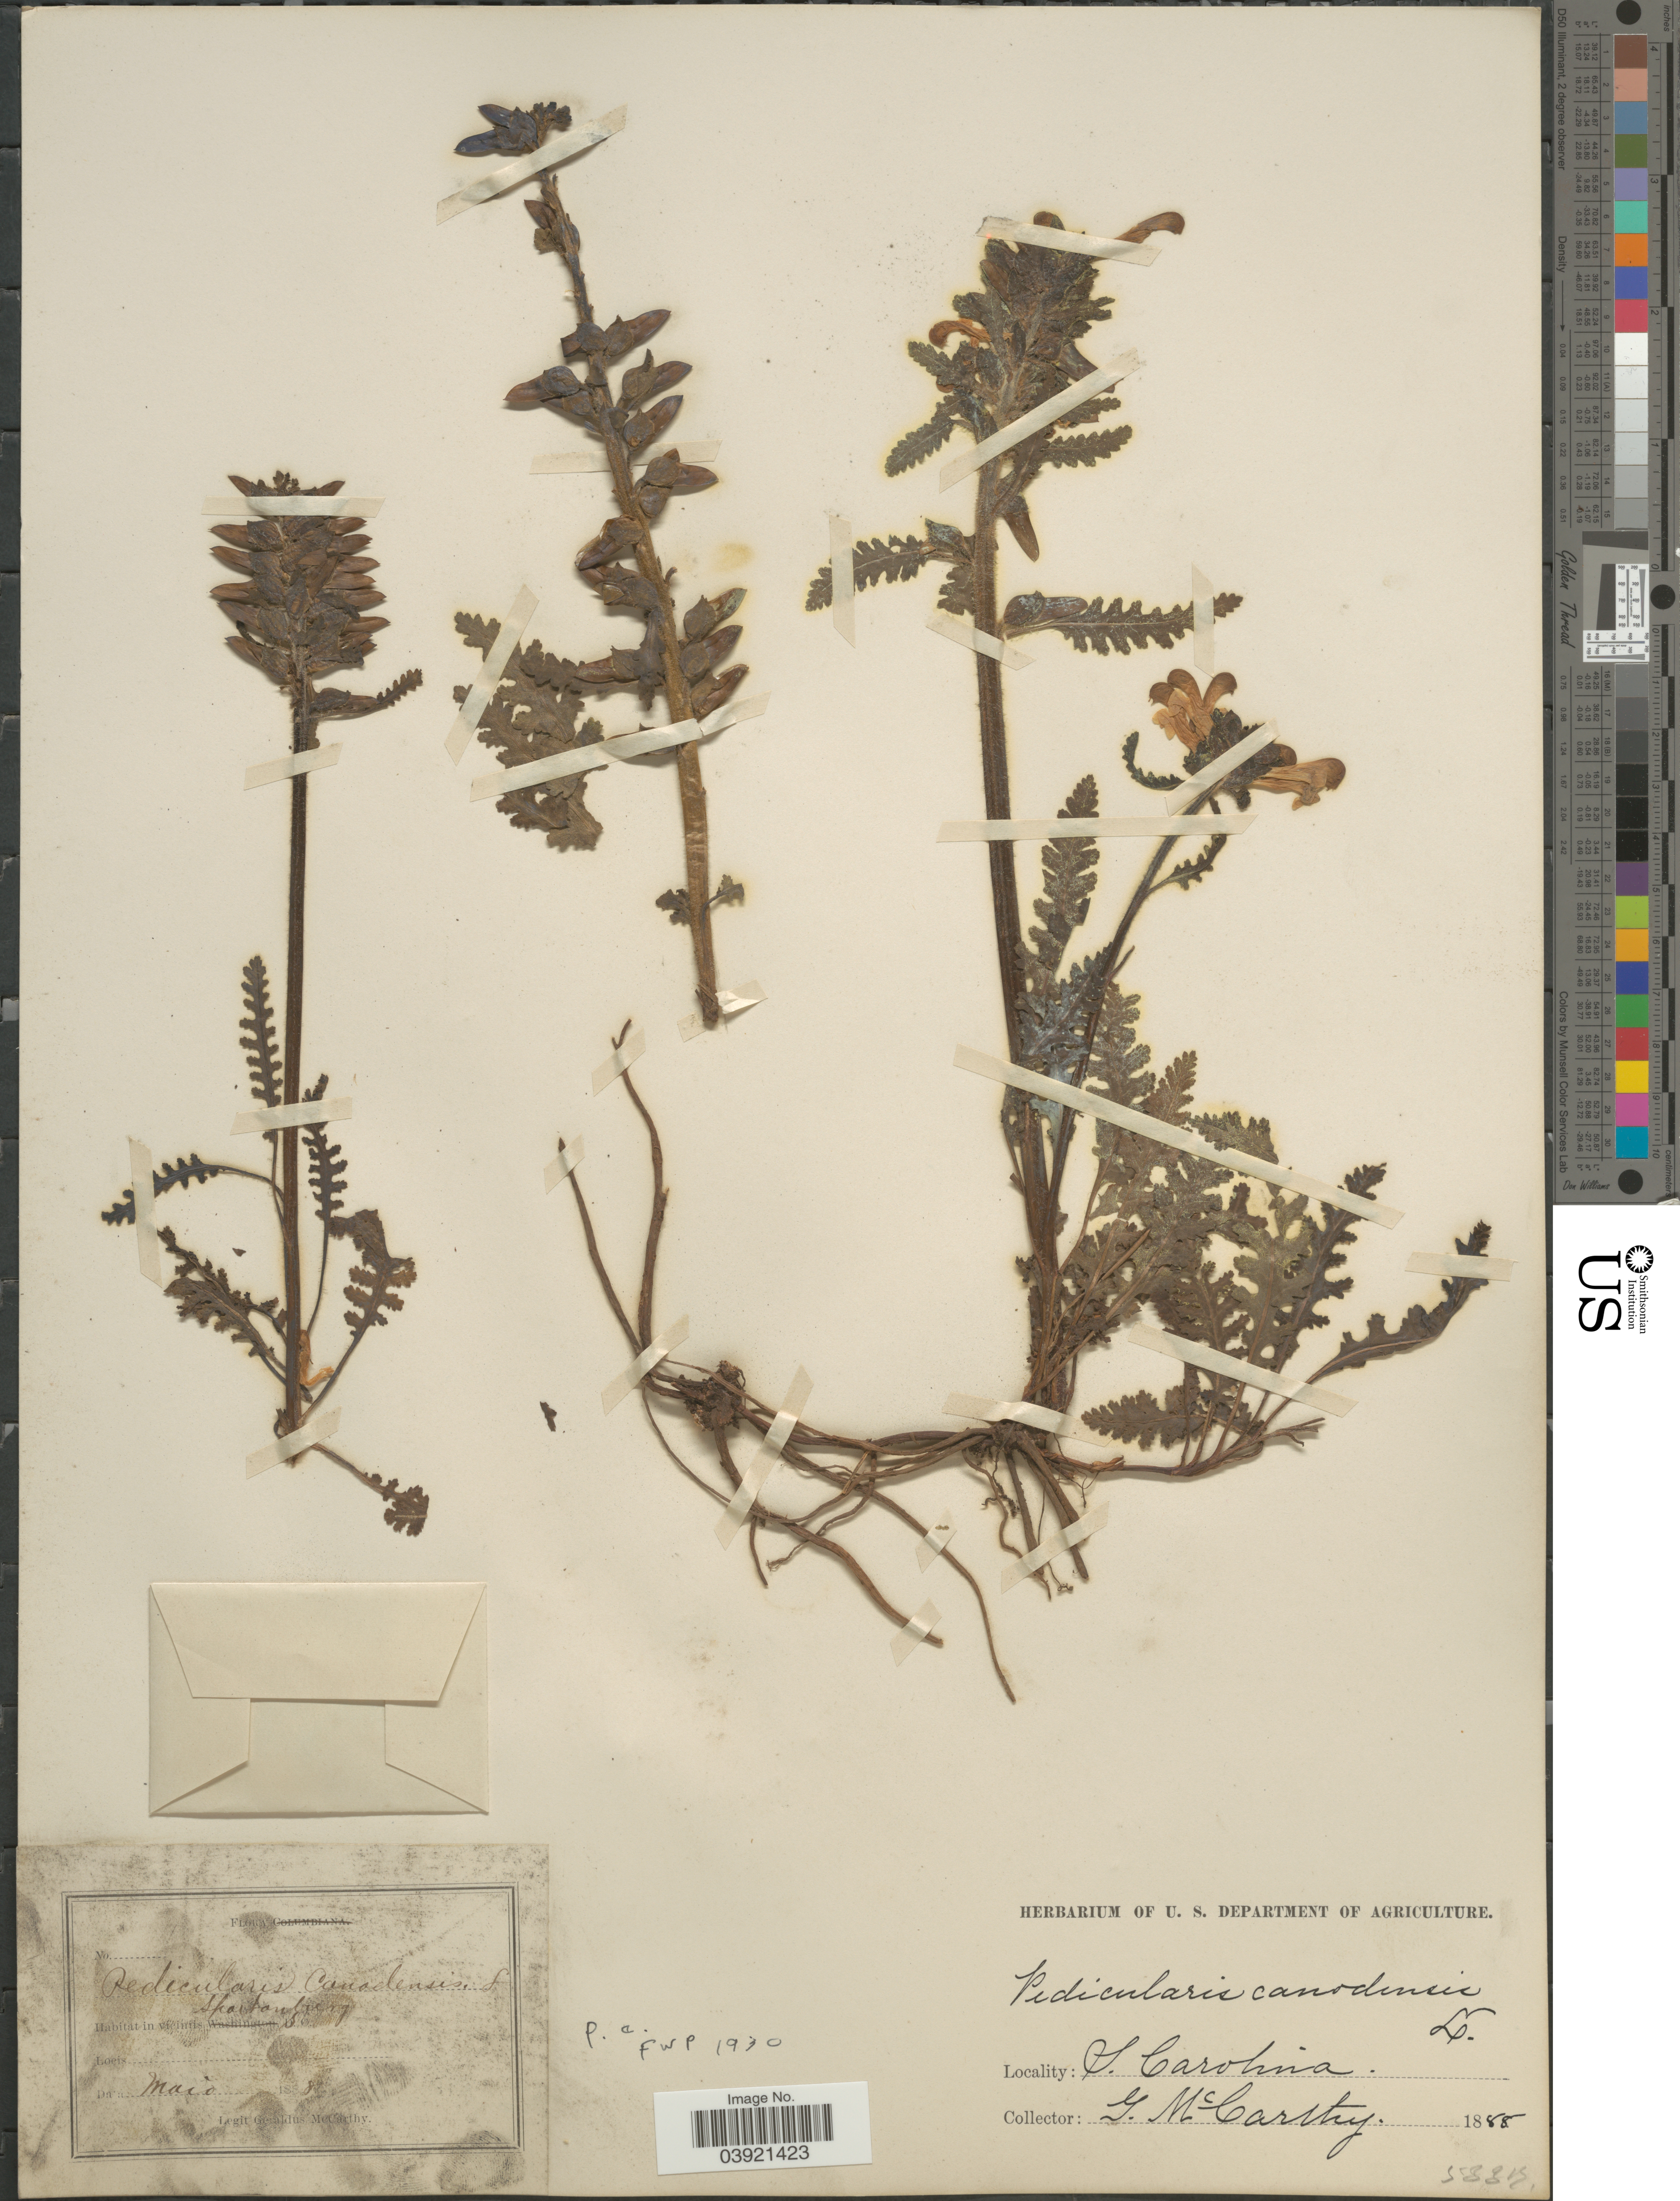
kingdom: Plantae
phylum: Tracheophyta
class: Magnoliopsida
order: Lamiales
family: Orobanchaceae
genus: Pedicularis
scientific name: Pedicularis canadensis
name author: L.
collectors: G. McCarthy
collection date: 1888-05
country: United States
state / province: South Carolina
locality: Spartanburg.